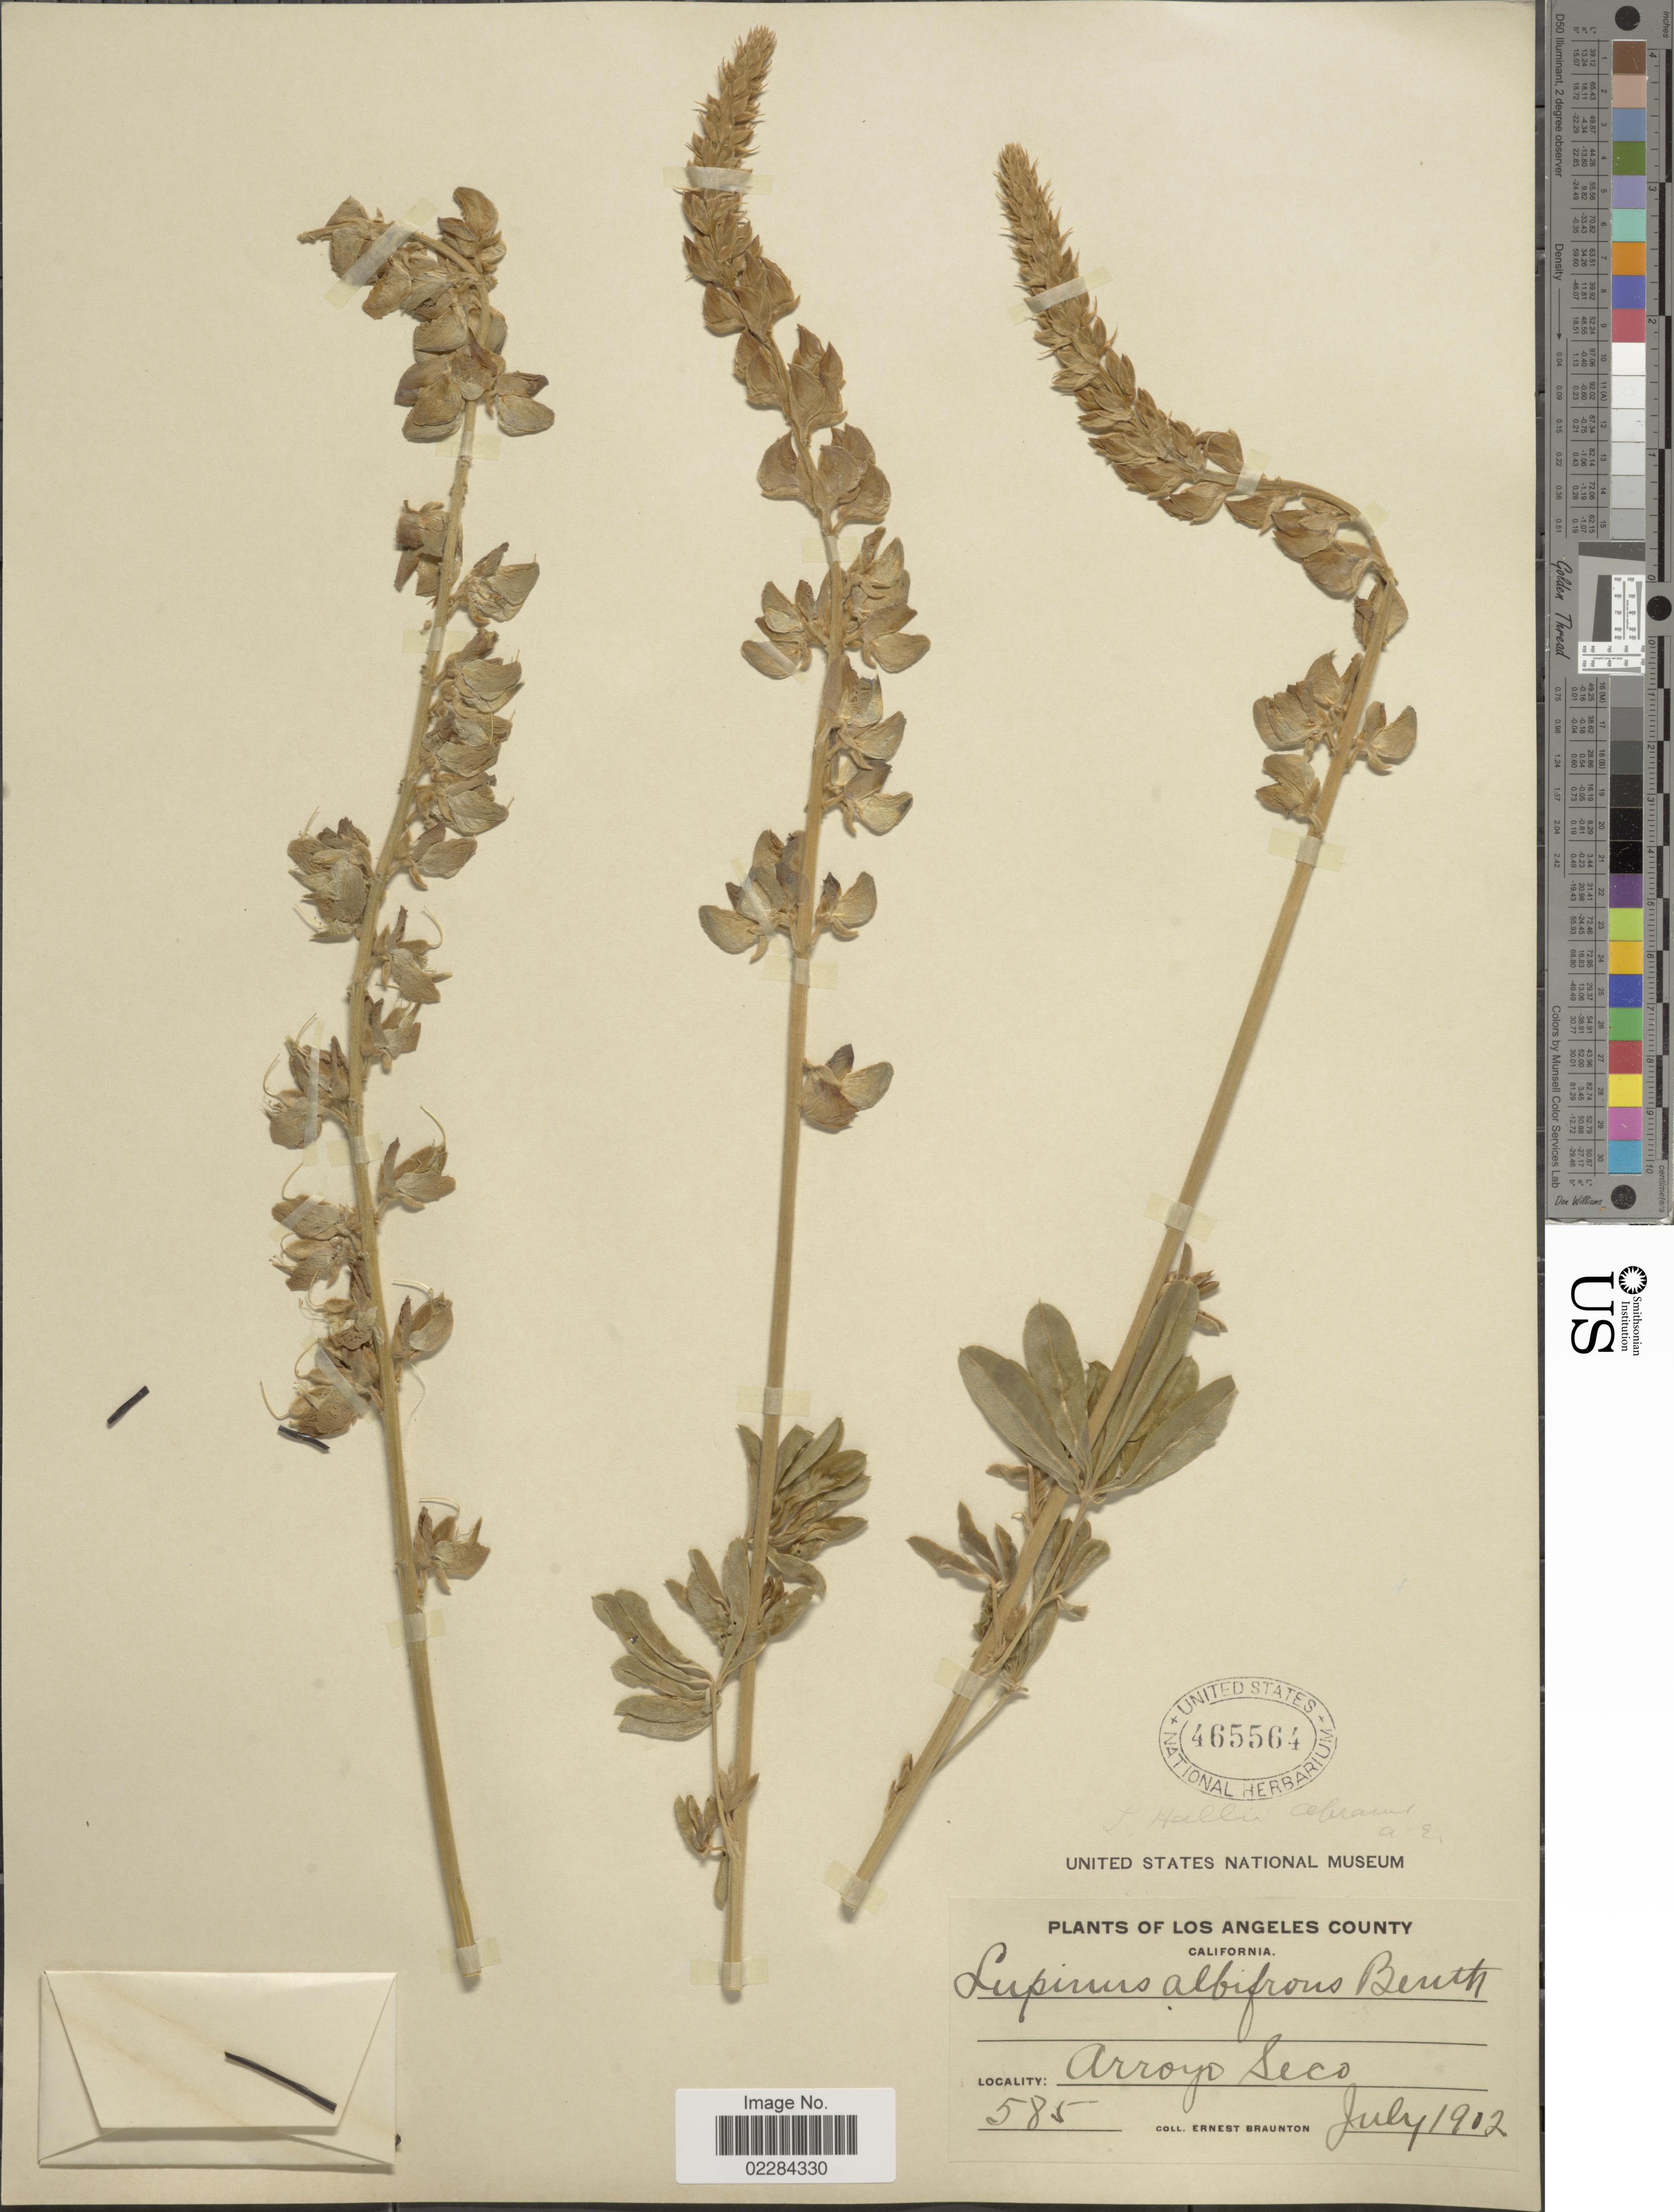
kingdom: Plantae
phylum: Tracheophyta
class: Magnoliopsida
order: Fabales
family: Fabaceae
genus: Lupinus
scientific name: Lupinus excubitus var. hallii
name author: (Abrams) C.P. Sm.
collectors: E. Braunton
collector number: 585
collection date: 1902-07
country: United States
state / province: California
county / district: Los Angeles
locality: Los Angeles County. Arroyo Seco.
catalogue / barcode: US 465564